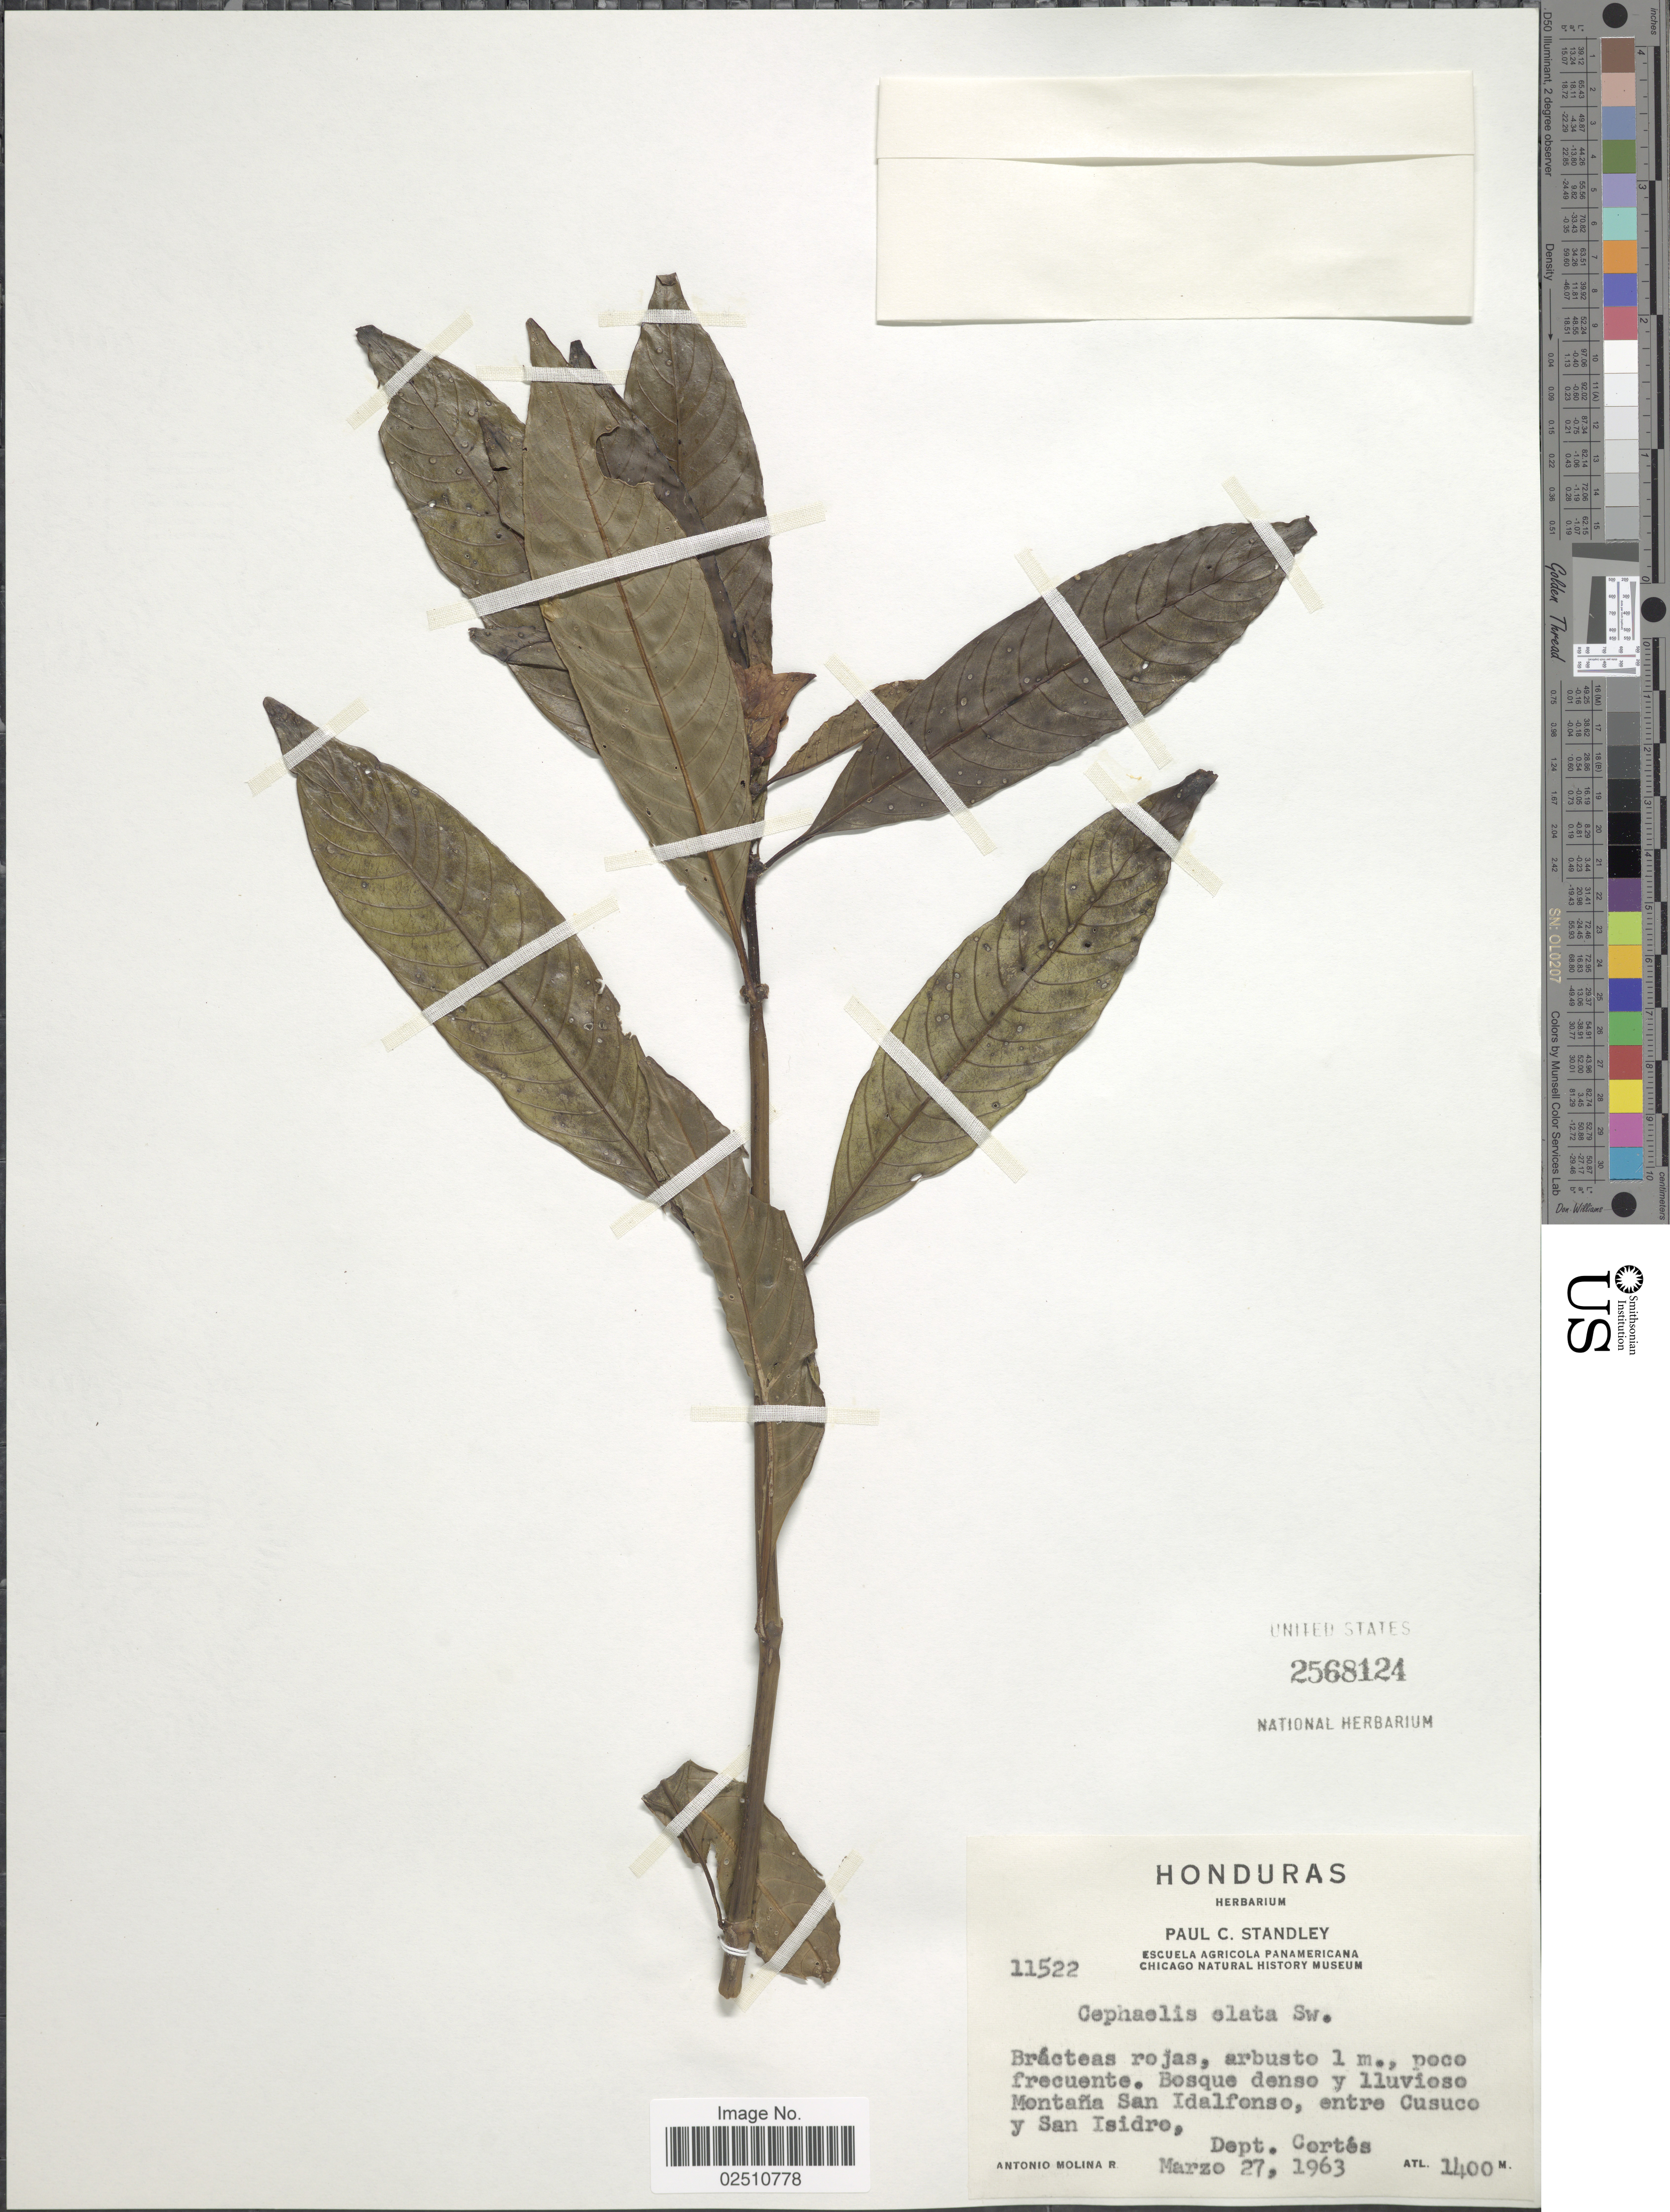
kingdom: Plantae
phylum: Tracheophyta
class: Magnoliopsida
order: Gentianales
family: Rubiaceae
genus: Psychotria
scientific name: Psychotria elata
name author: (Sw.) Hammel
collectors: A. Molina R.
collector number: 11522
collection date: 1963-03-27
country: Honduras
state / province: Cortés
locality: Montana San Idalfonso, entre Cusuco y San Isidro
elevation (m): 1400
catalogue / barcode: US 2568124